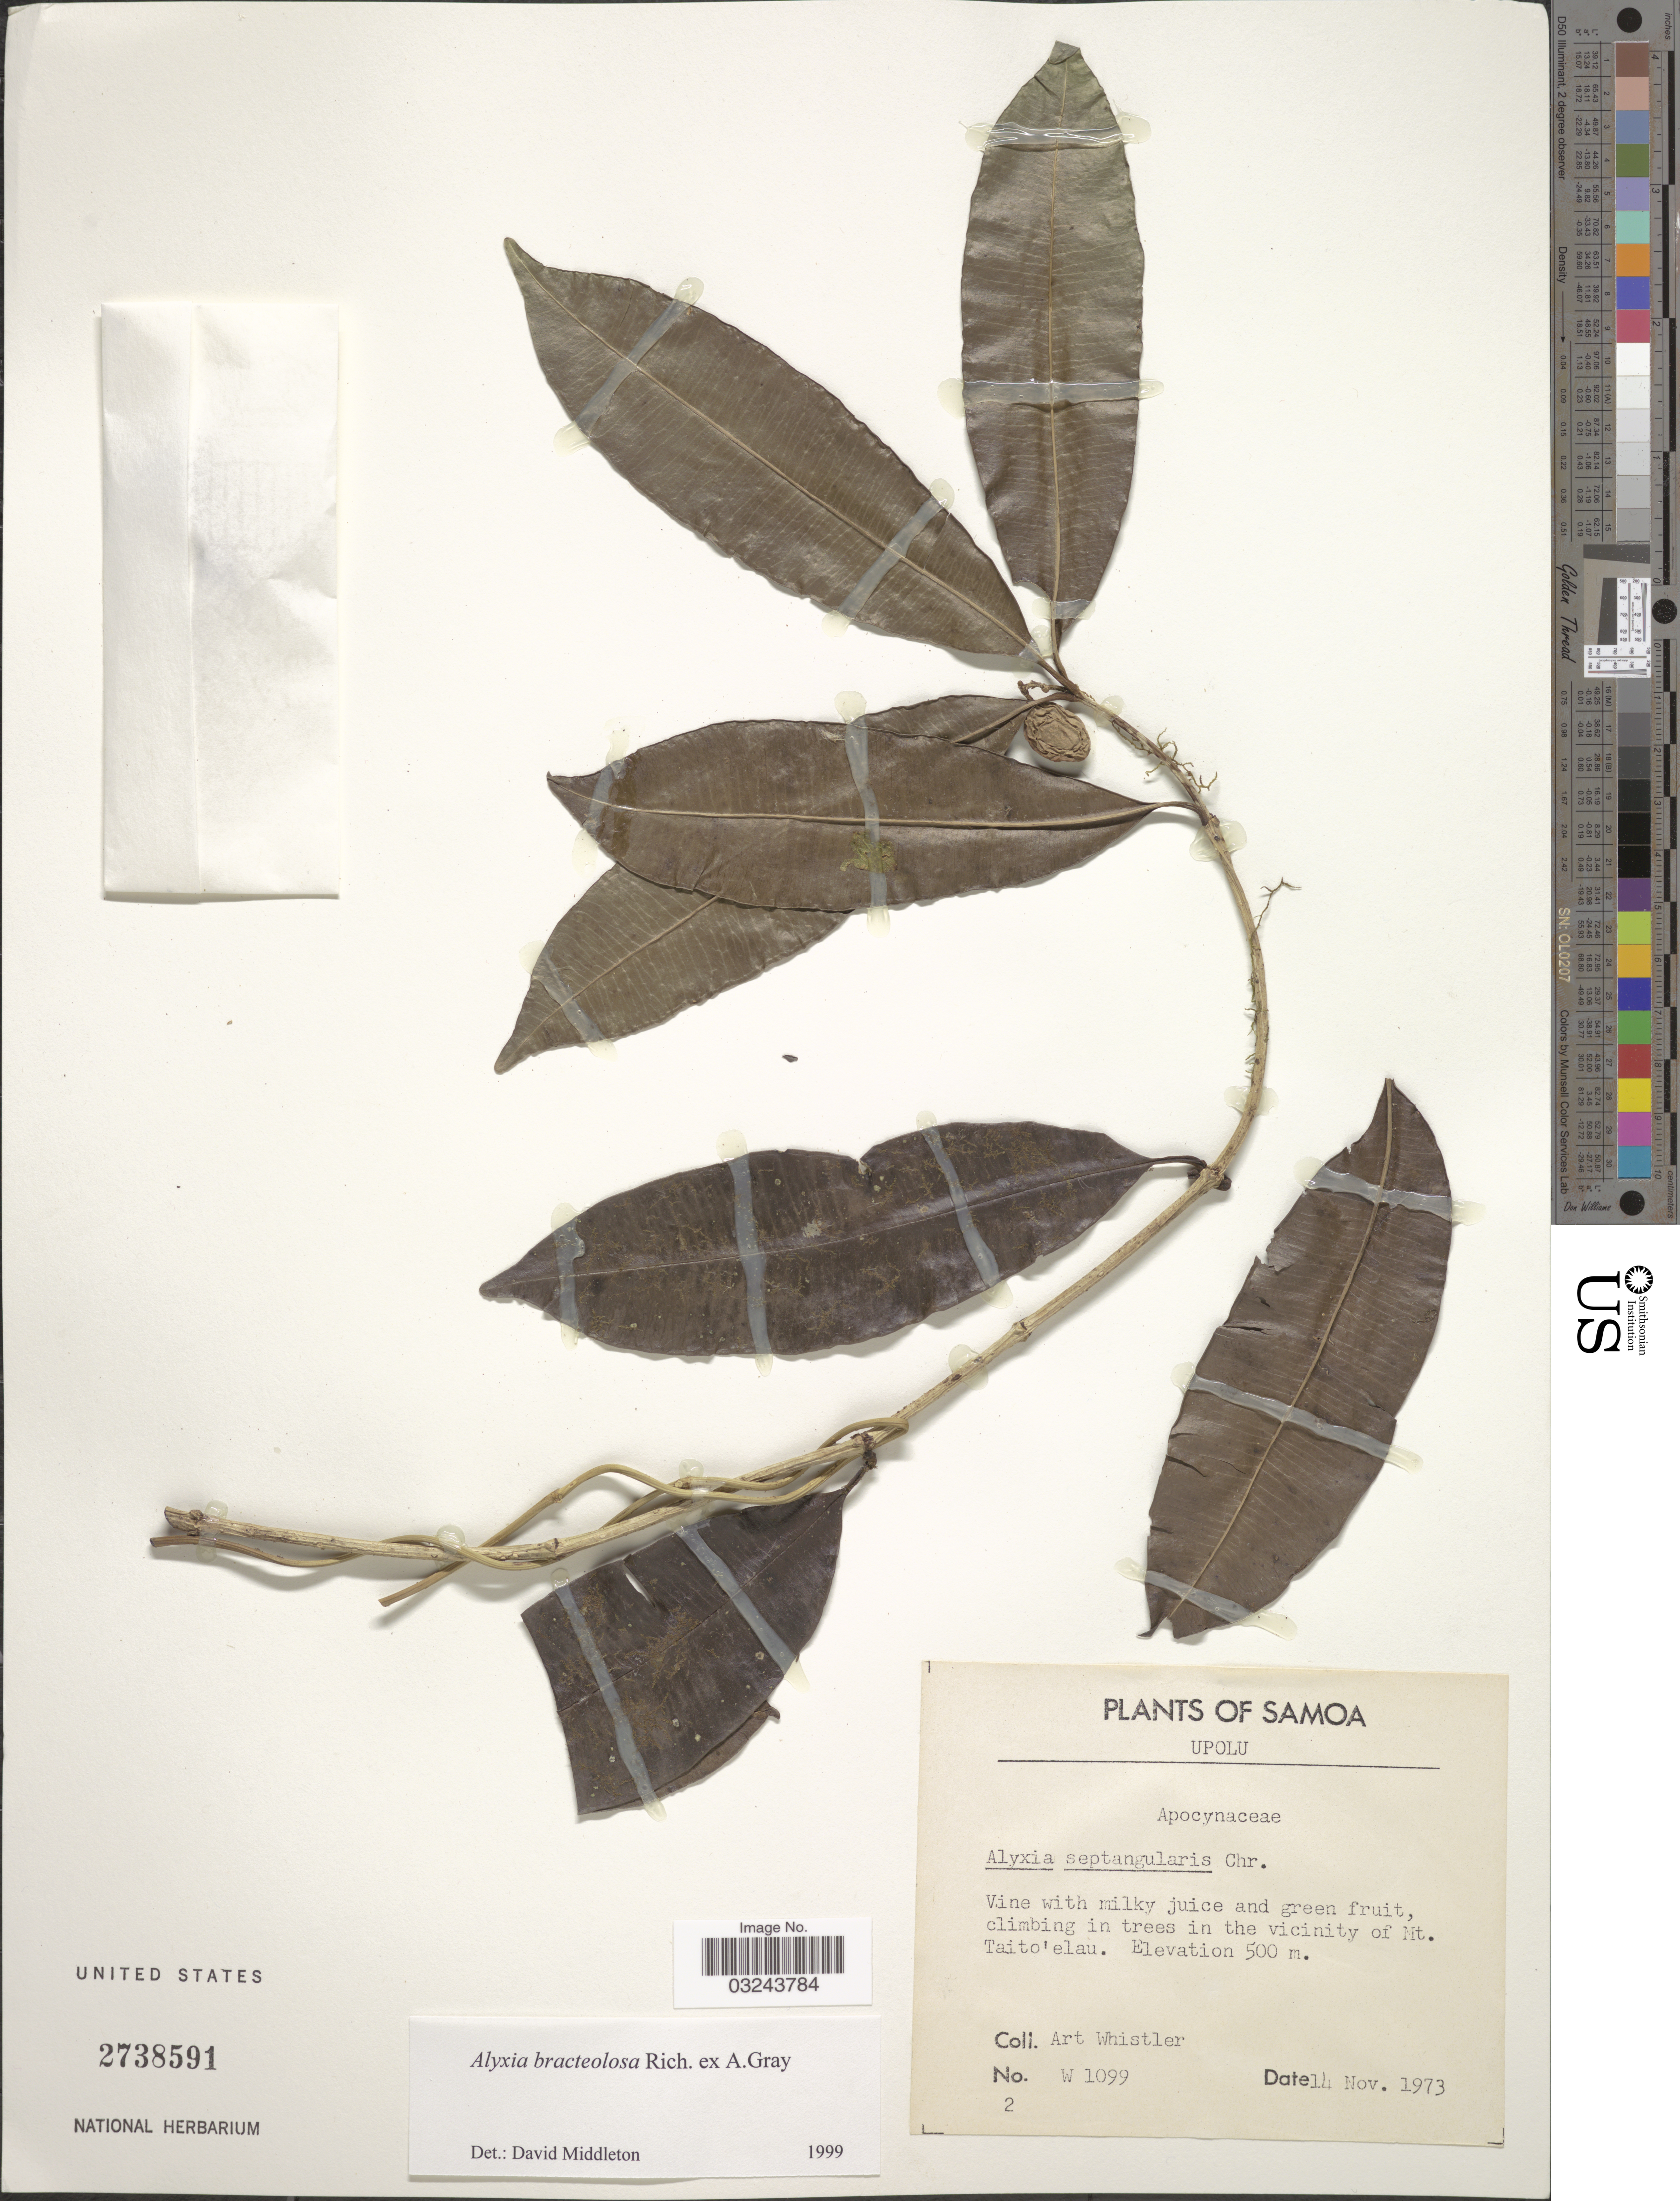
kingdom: Plantae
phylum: Tracheophyta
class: Magnoliopsida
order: Gentianales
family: Apocynaceae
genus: Alyxia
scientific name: Alyxia bracteolosa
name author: W.P. Rich ex A. Gray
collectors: A. Whistler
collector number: W1099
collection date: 1973-11-14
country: Samoa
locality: Samoa. Upolu. Climbing in trees in the vicinity of Mt. Taito'elau.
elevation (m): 500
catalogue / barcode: US 2738591